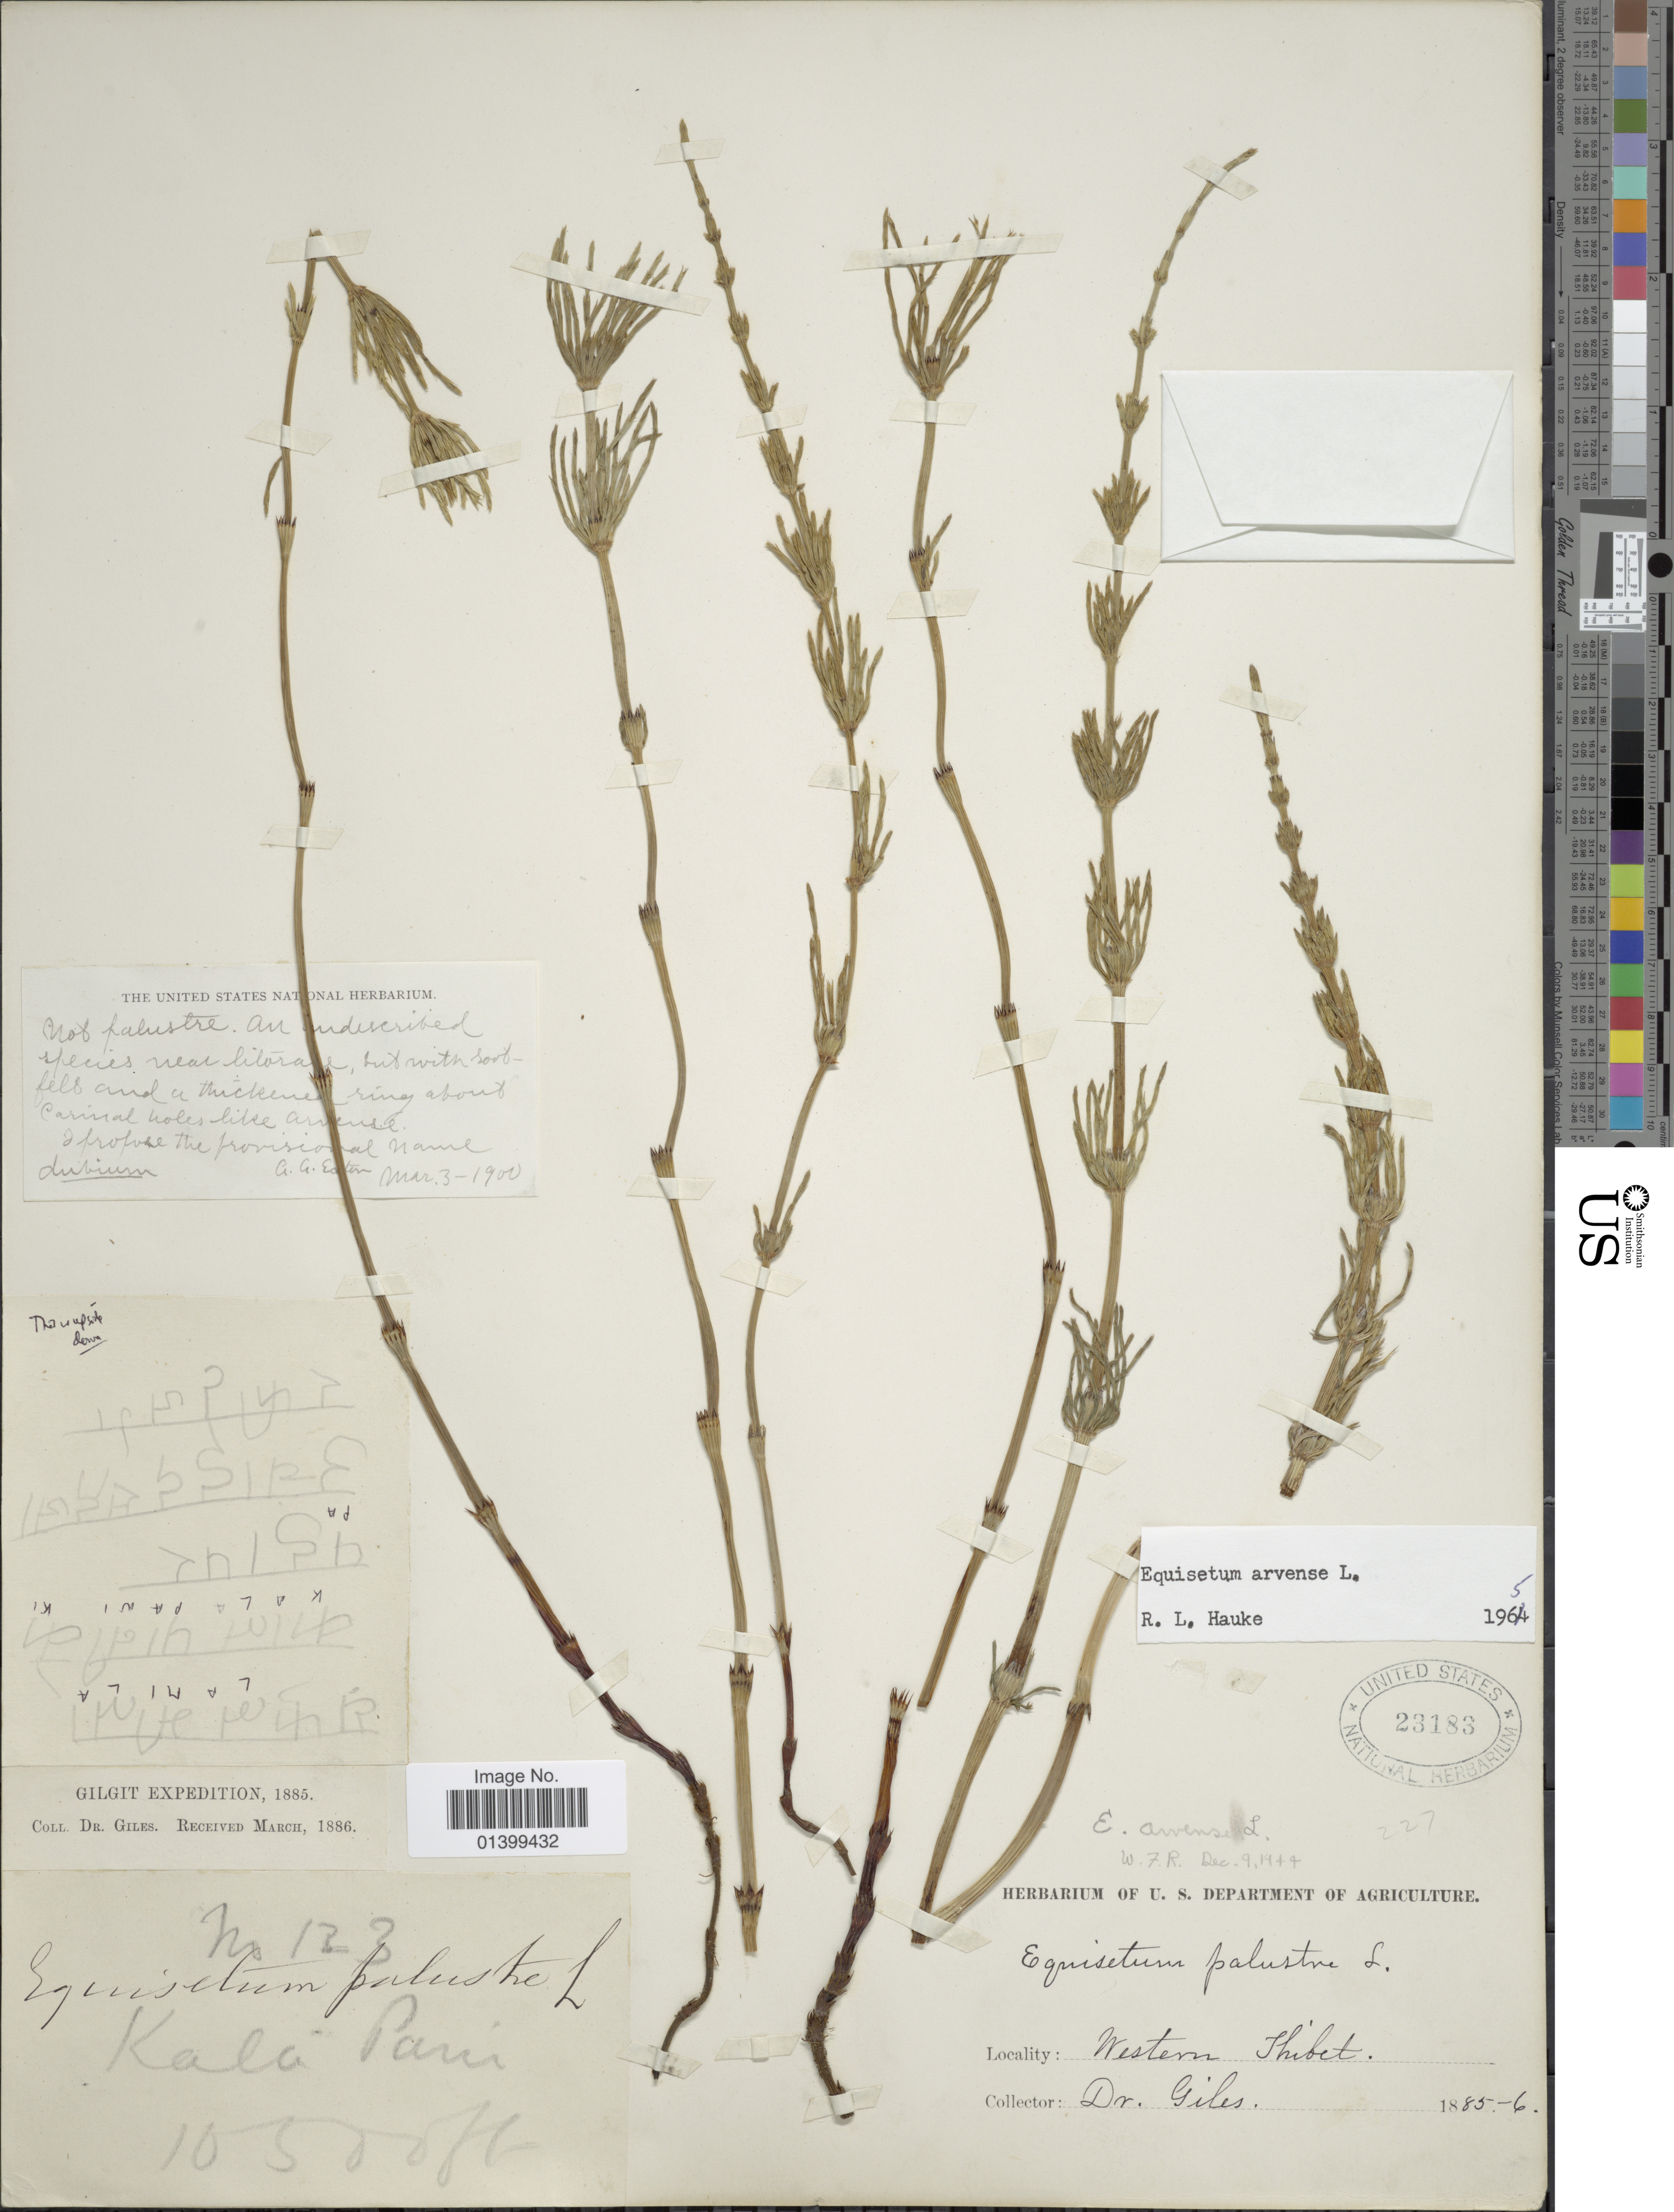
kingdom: Plantae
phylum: Tracheophyta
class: Polypodiopsida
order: Equisetales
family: Equisetaceae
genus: Equisetum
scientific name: Equisetum arvense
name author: L.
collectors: Giles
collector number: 123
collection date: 1885/1886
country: China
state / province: Xizang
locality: Western Thibet, Kalie Parie. [interpreted]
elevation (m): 3200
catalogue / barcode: US 23183